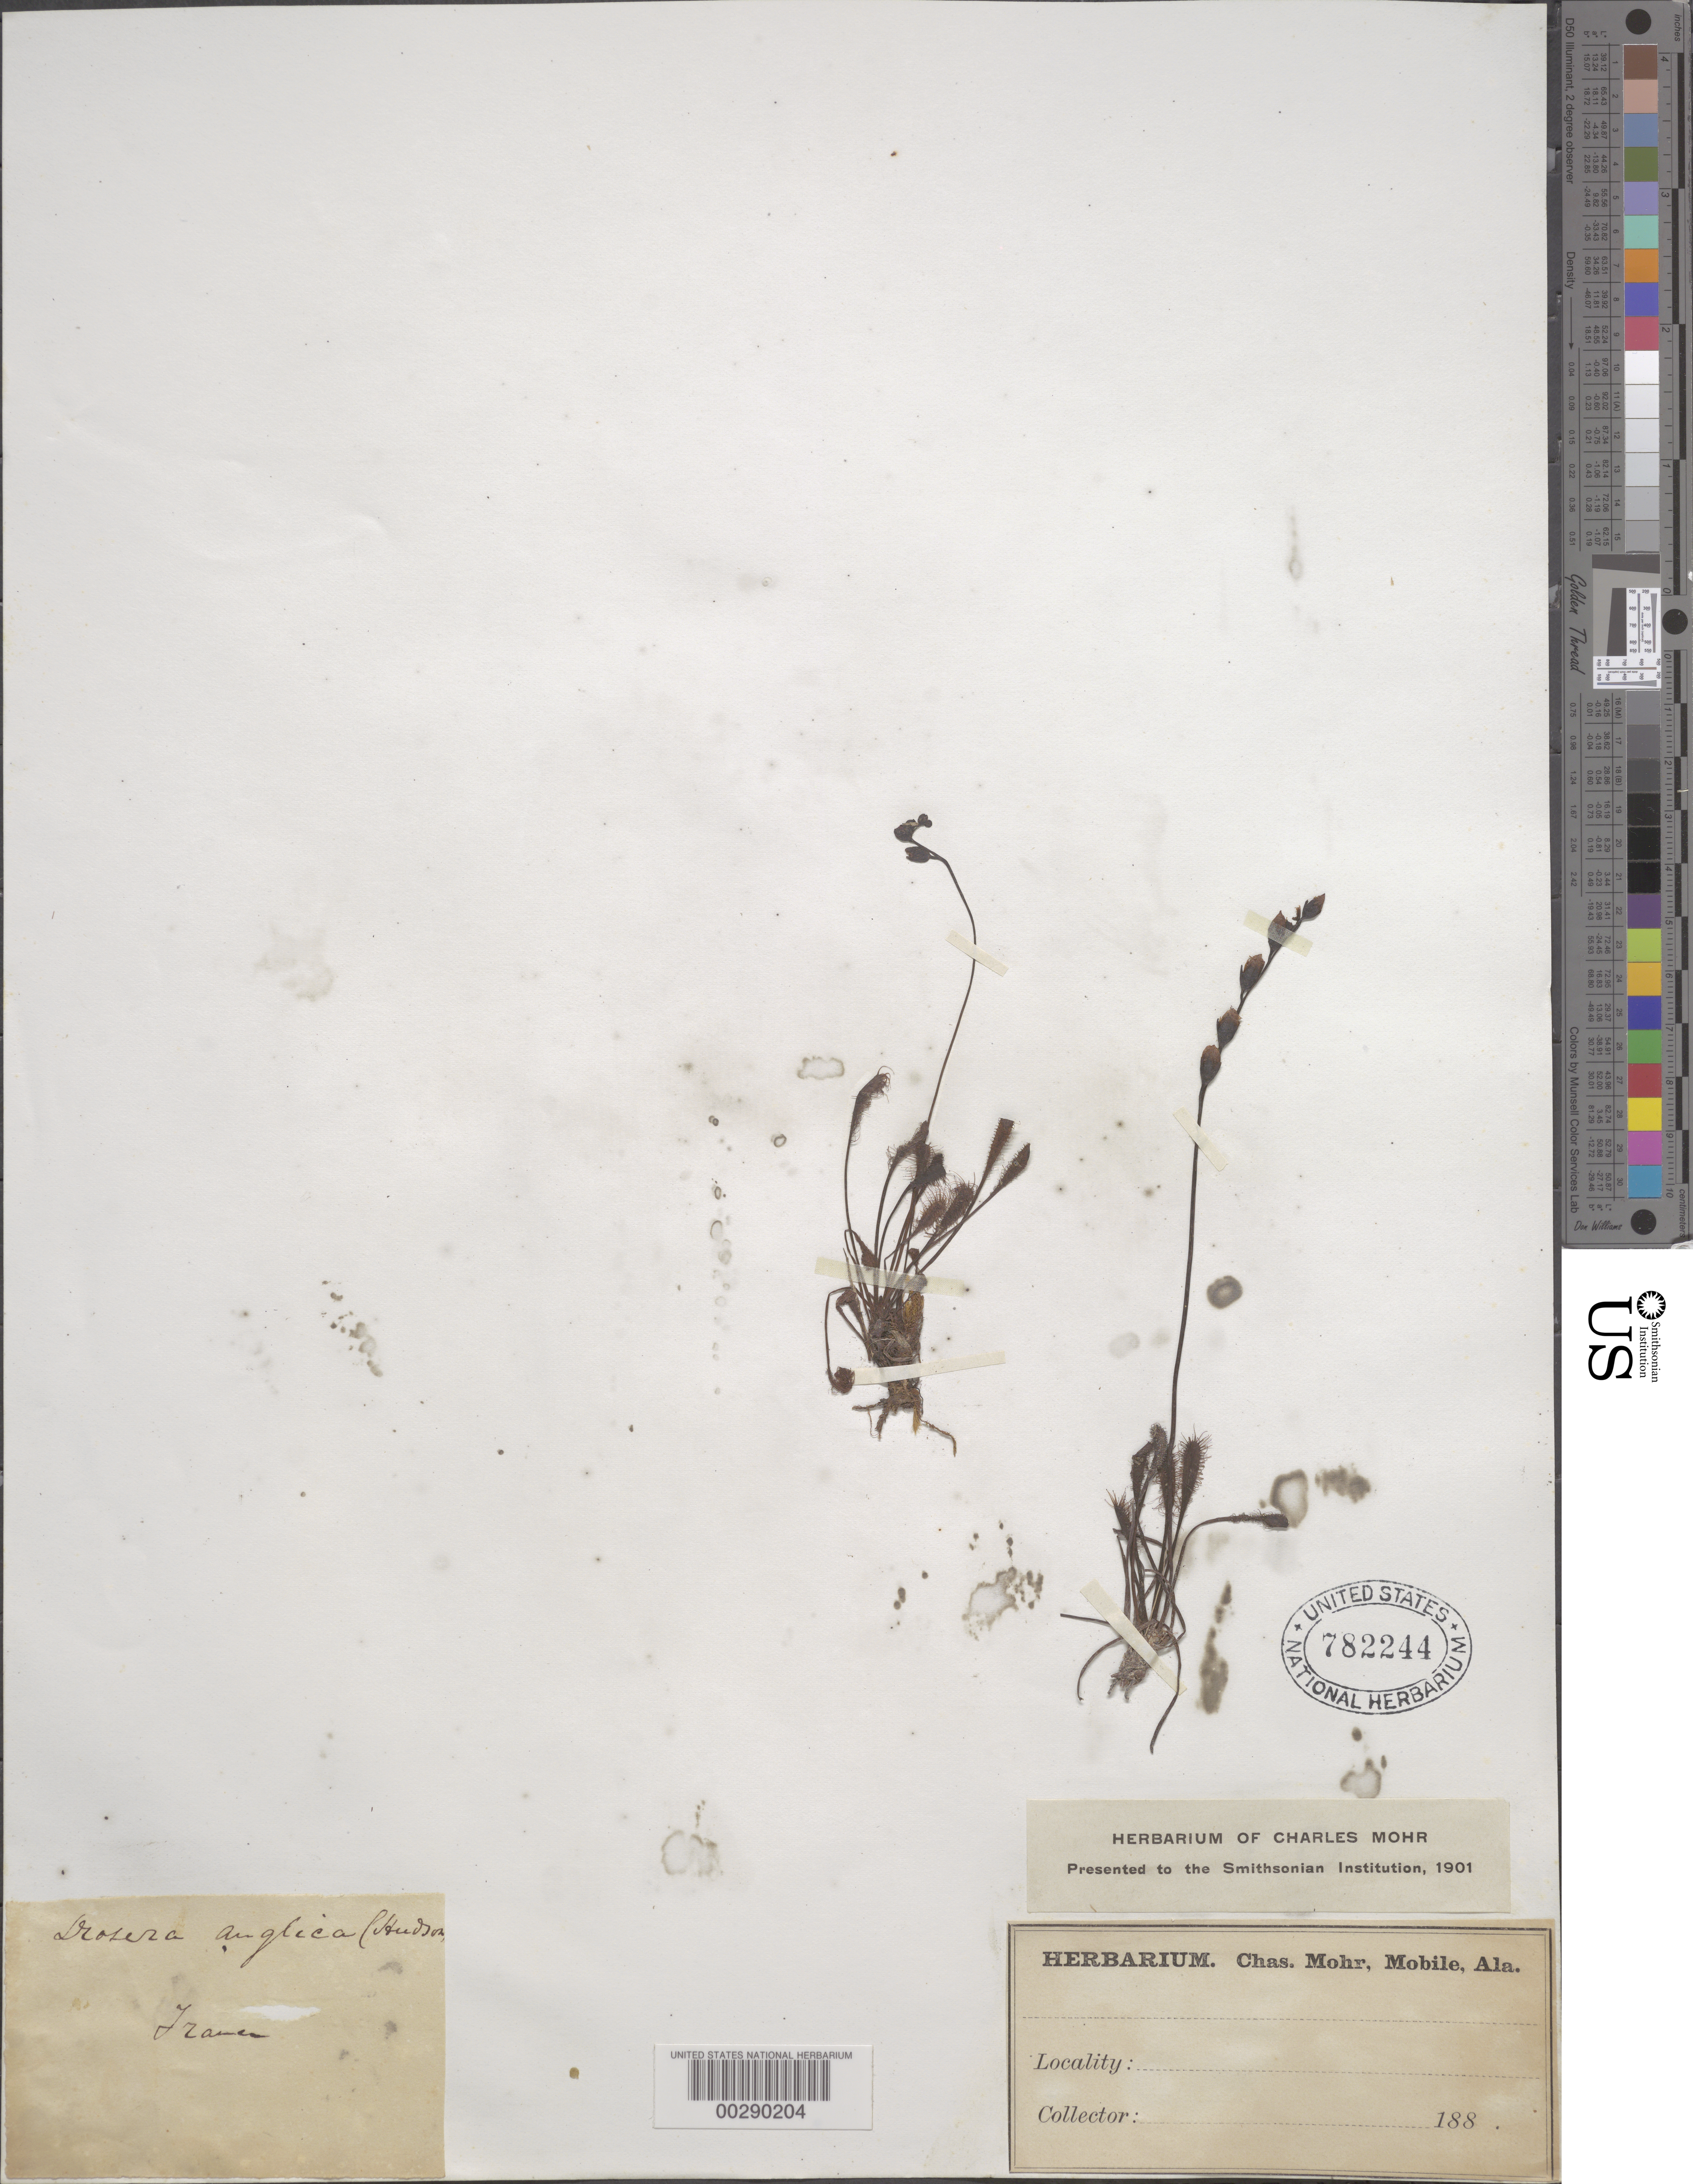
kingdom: Plantae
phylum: Tracheophyta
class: Magnoliopsida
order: Caryophyllales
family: Droseraceae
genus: Drosera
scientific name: Drosera anglica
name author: Huds.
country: France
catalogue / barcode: US 782244